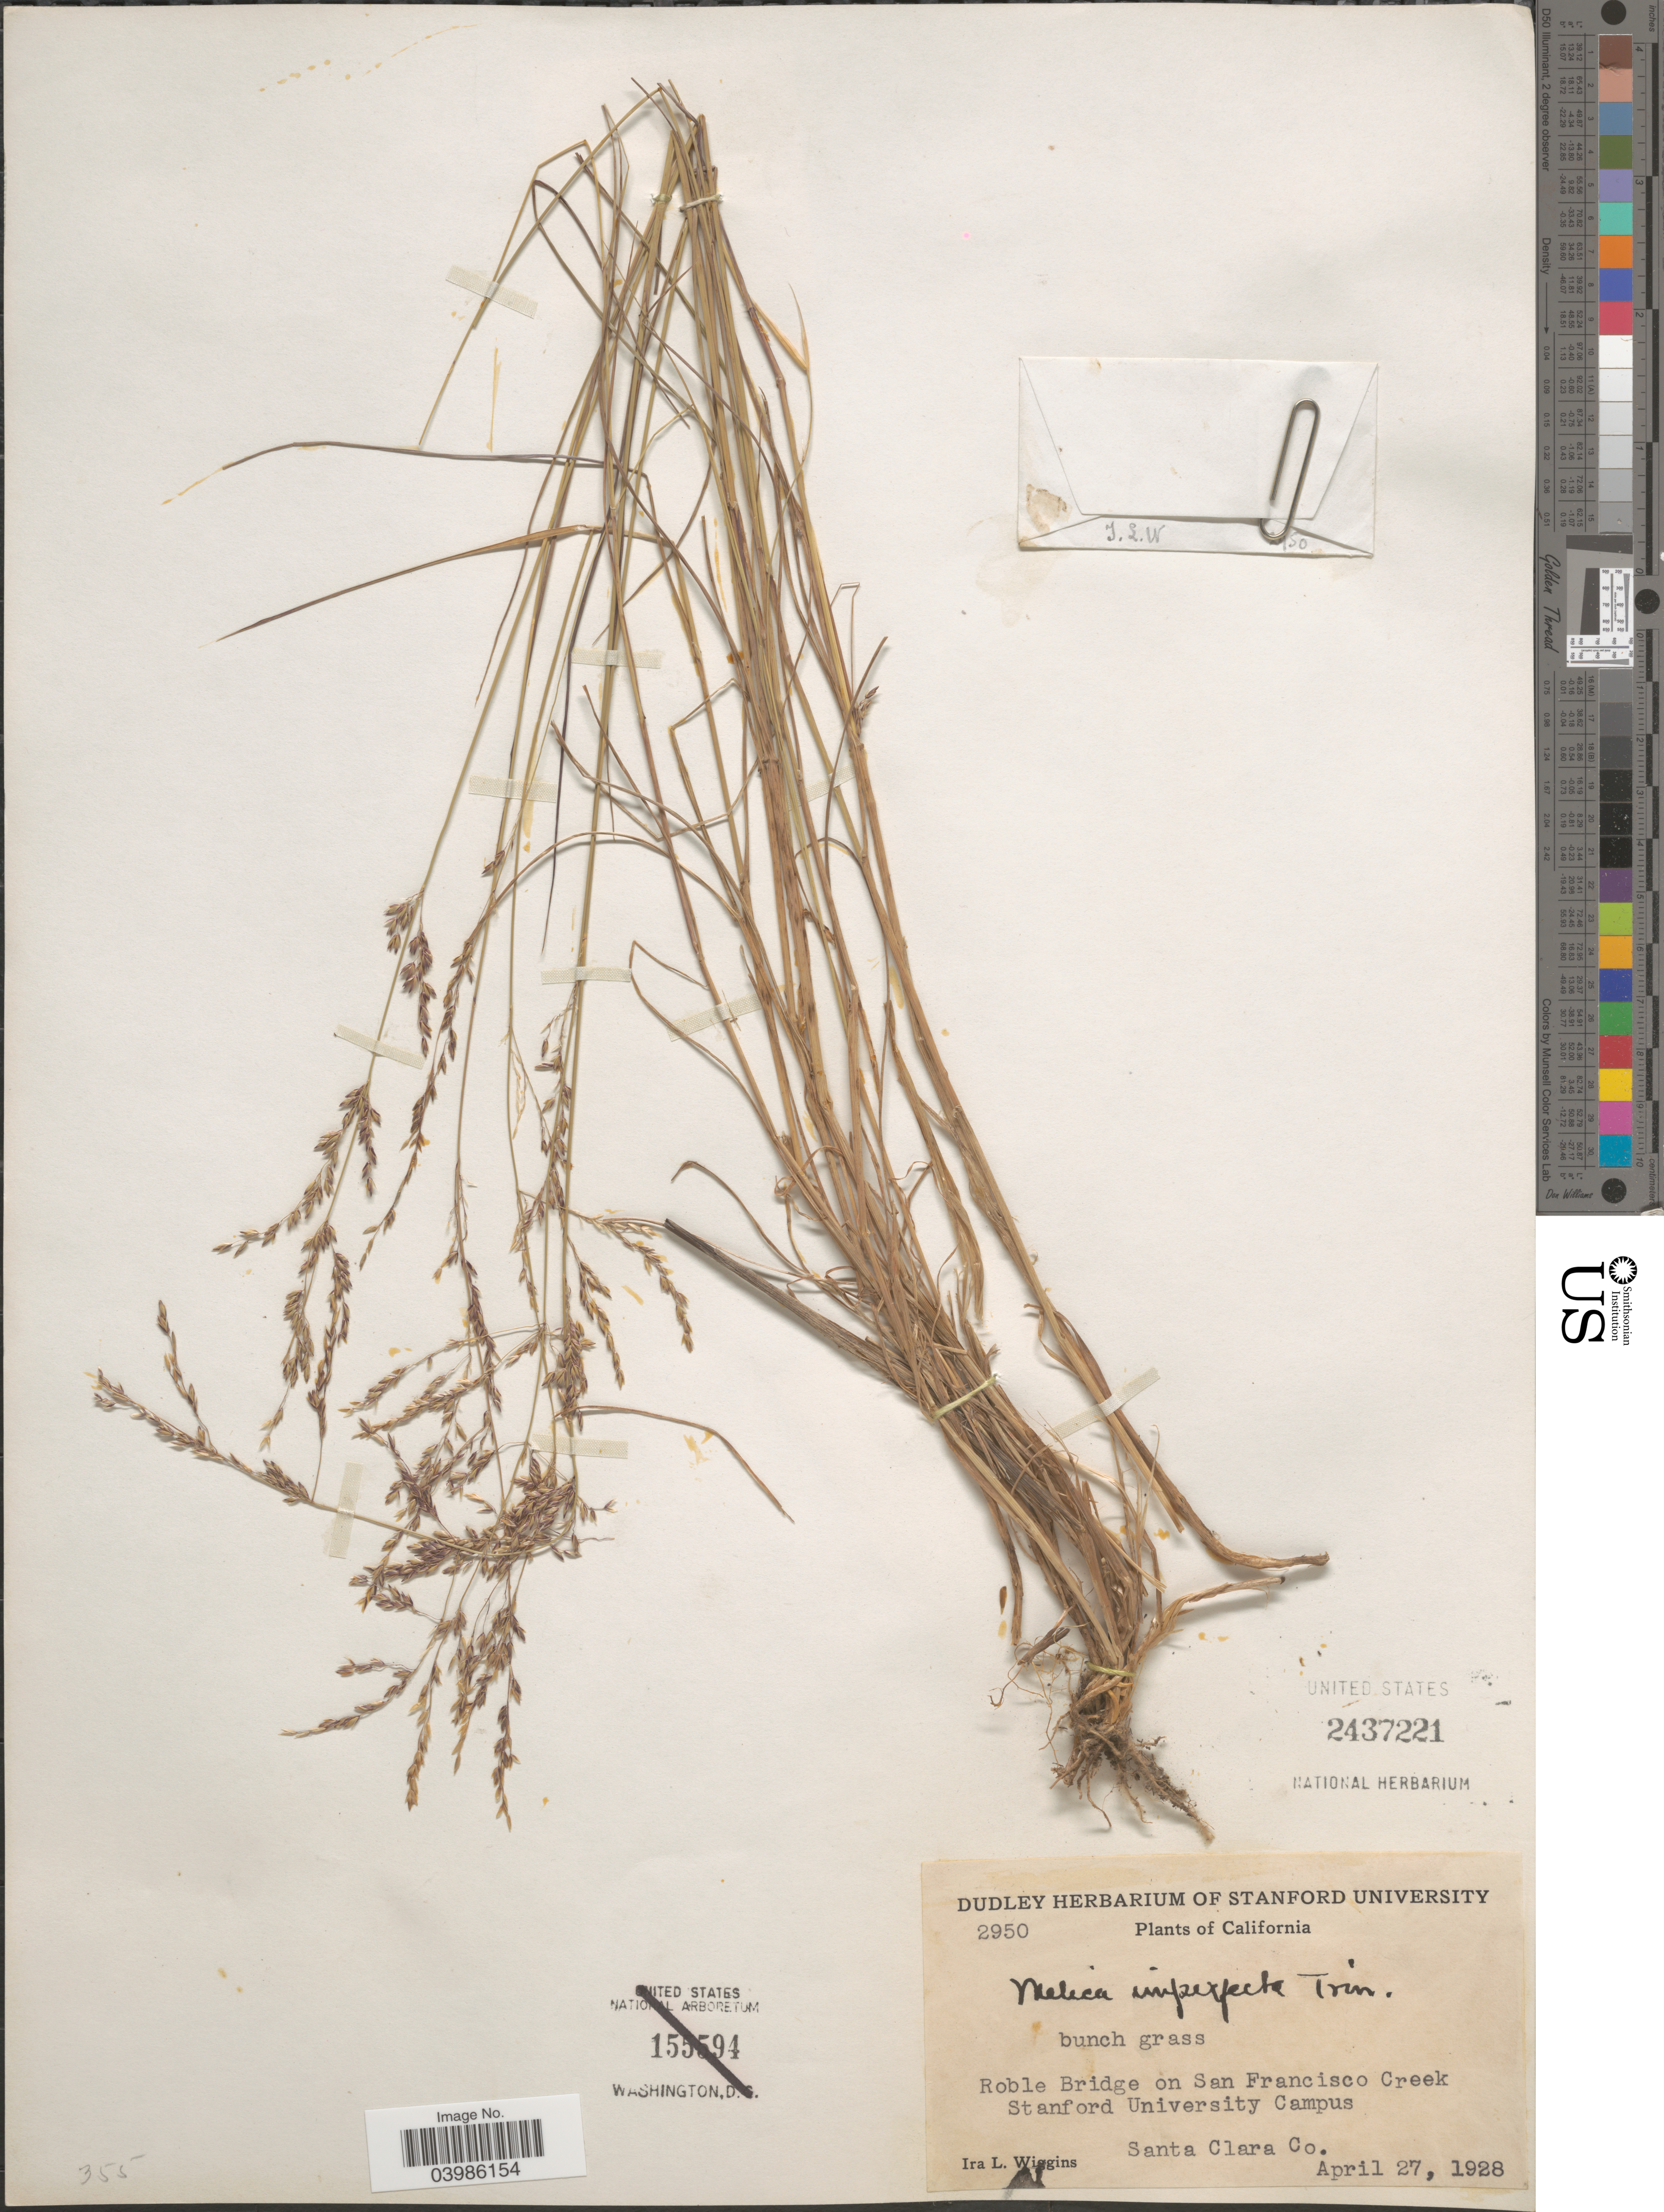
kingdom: Plantae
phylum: Tracheophyta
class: Liliopsida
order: Poales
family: Poaceae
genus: Melica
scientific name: Melica imperfecta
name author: Trin.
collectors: I. L. Wiggins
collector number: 2950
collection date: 1928-04-27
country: United States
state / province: California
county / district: Santa Clara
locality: Roble Bridge on San Francisco Creek Stanford University Campus. Santa Clara Co.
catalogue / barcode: US 2437221